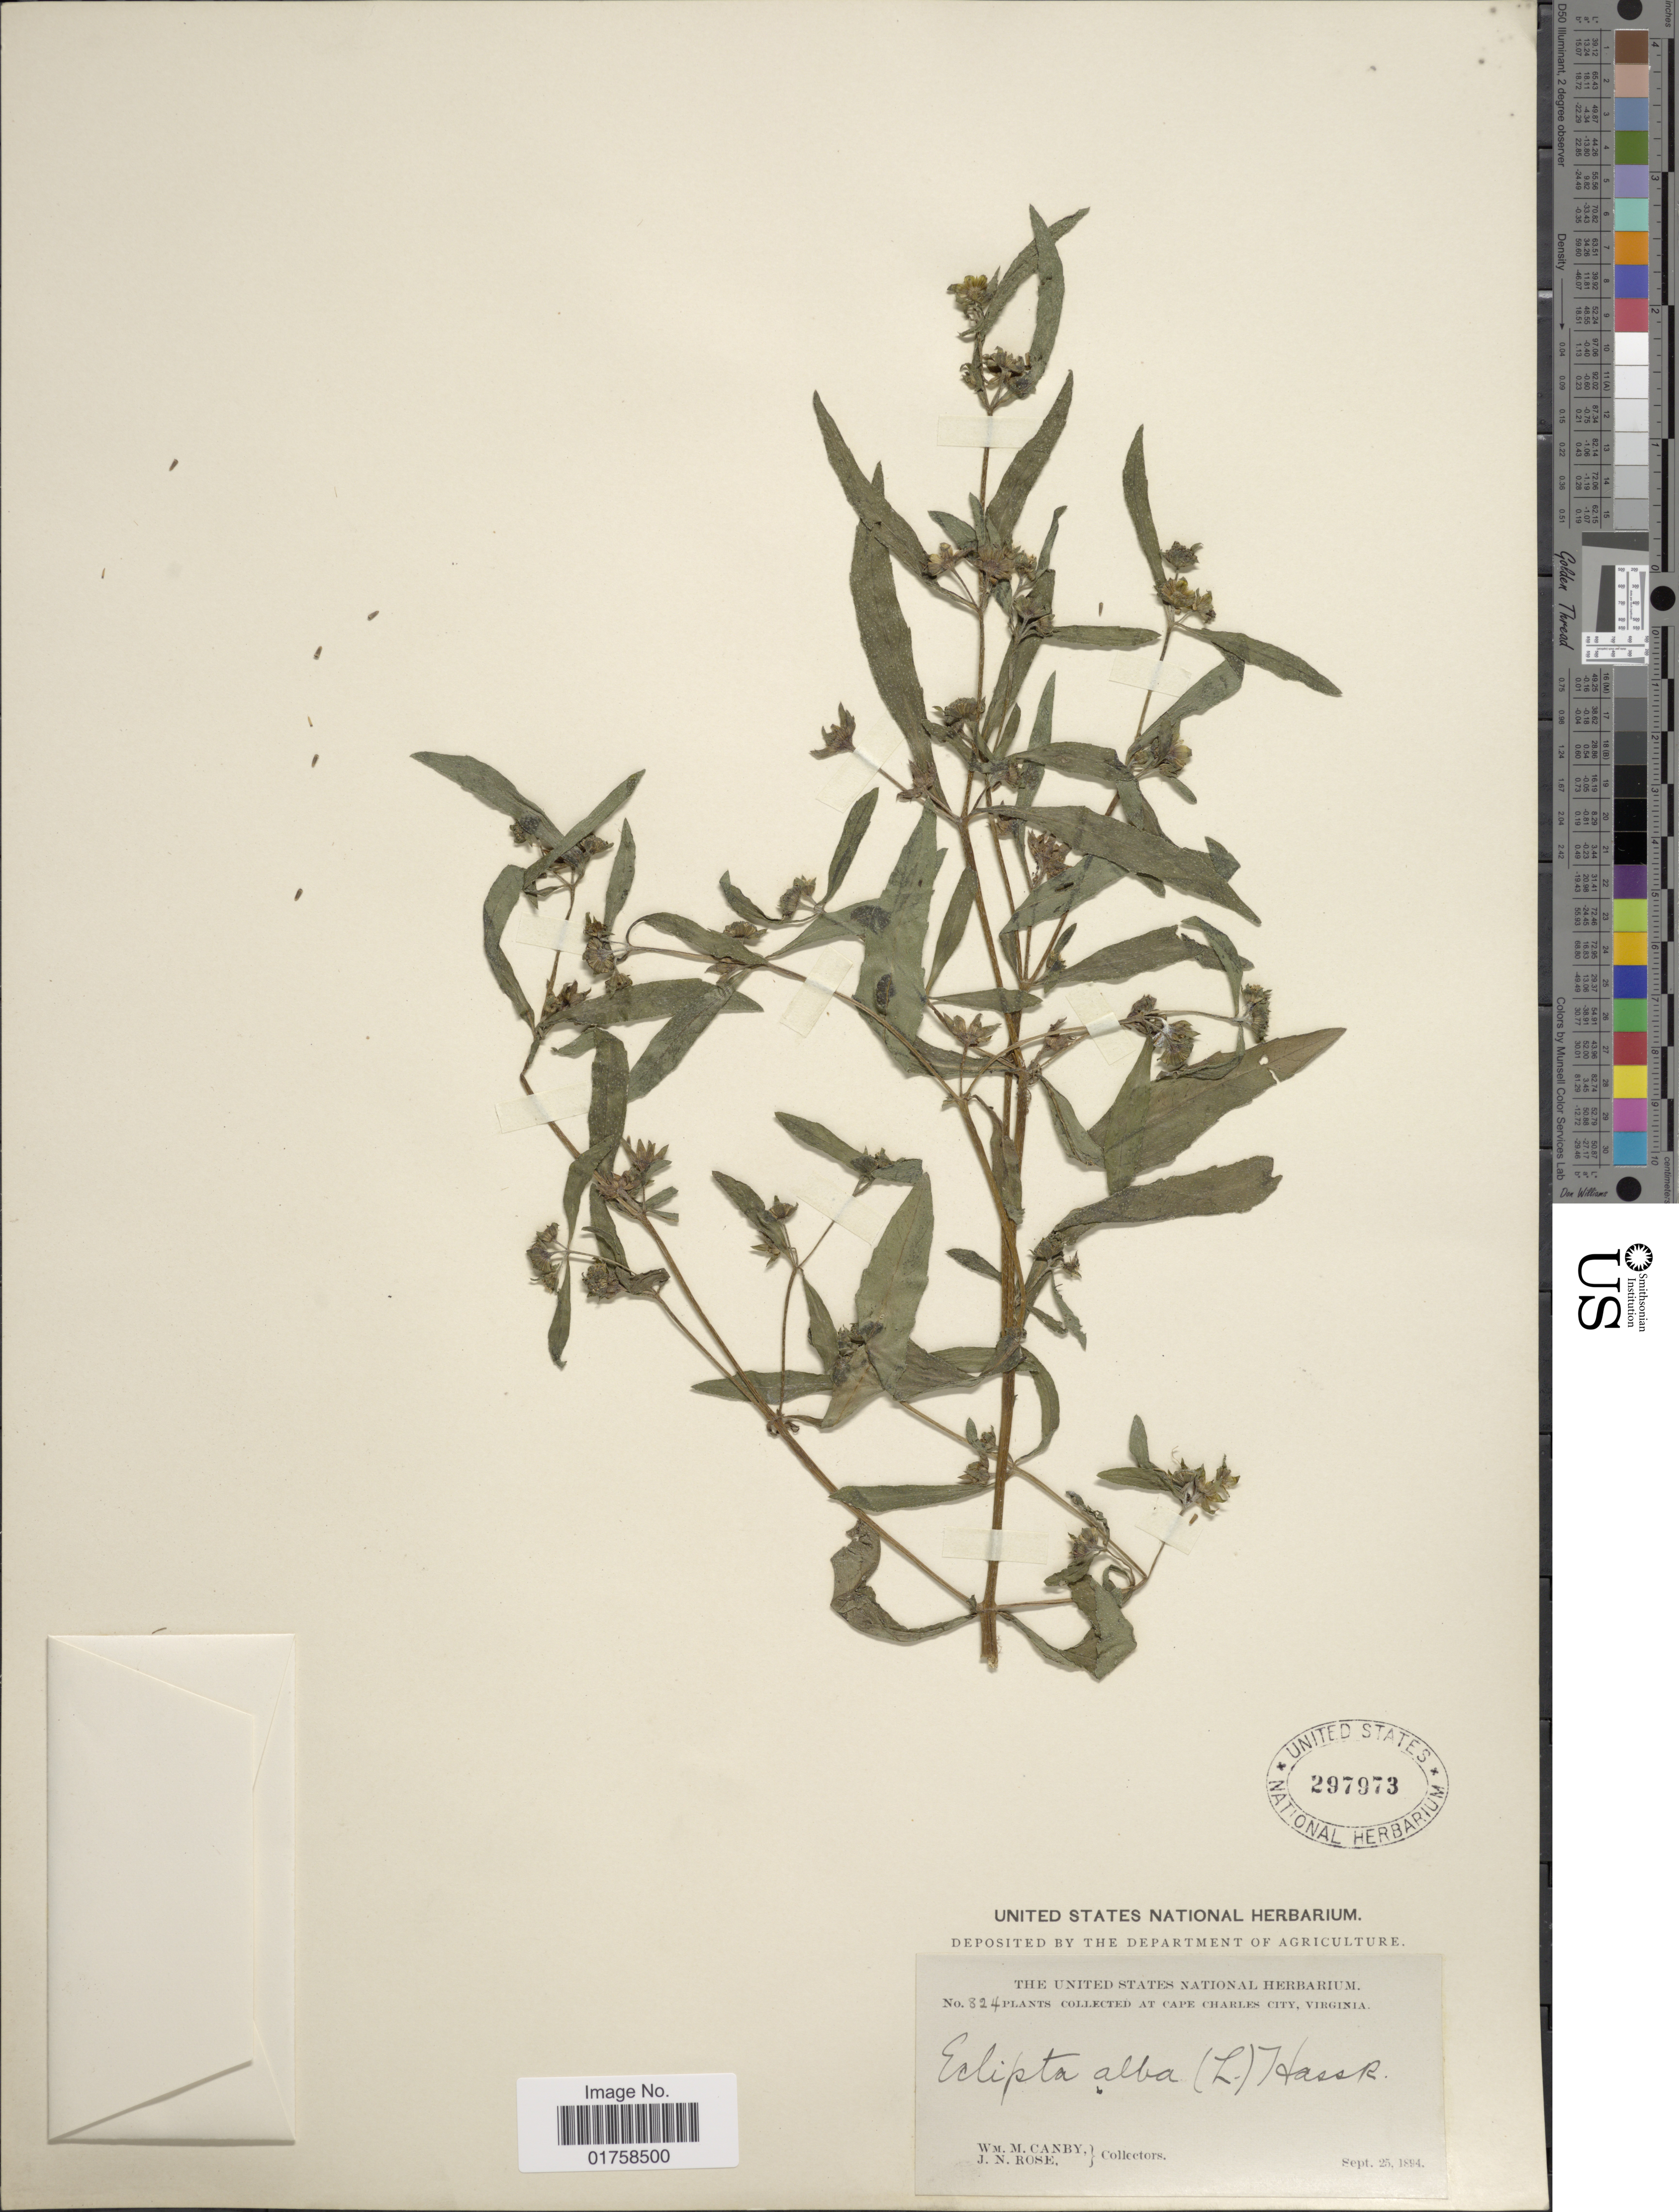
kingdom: Plantae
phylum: Tracheophyta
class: Magnoliopsida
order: Asterales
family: Asteraceae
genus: Eclipta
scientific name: Eclipta alba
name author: (L.) Hassk.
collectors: W. M. Canby & J. N. Rose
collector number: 824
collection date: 1894-09-25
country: United States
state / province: Virginia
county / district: Accomack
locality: Cape Charles City, Virginia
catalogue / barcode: US 297973